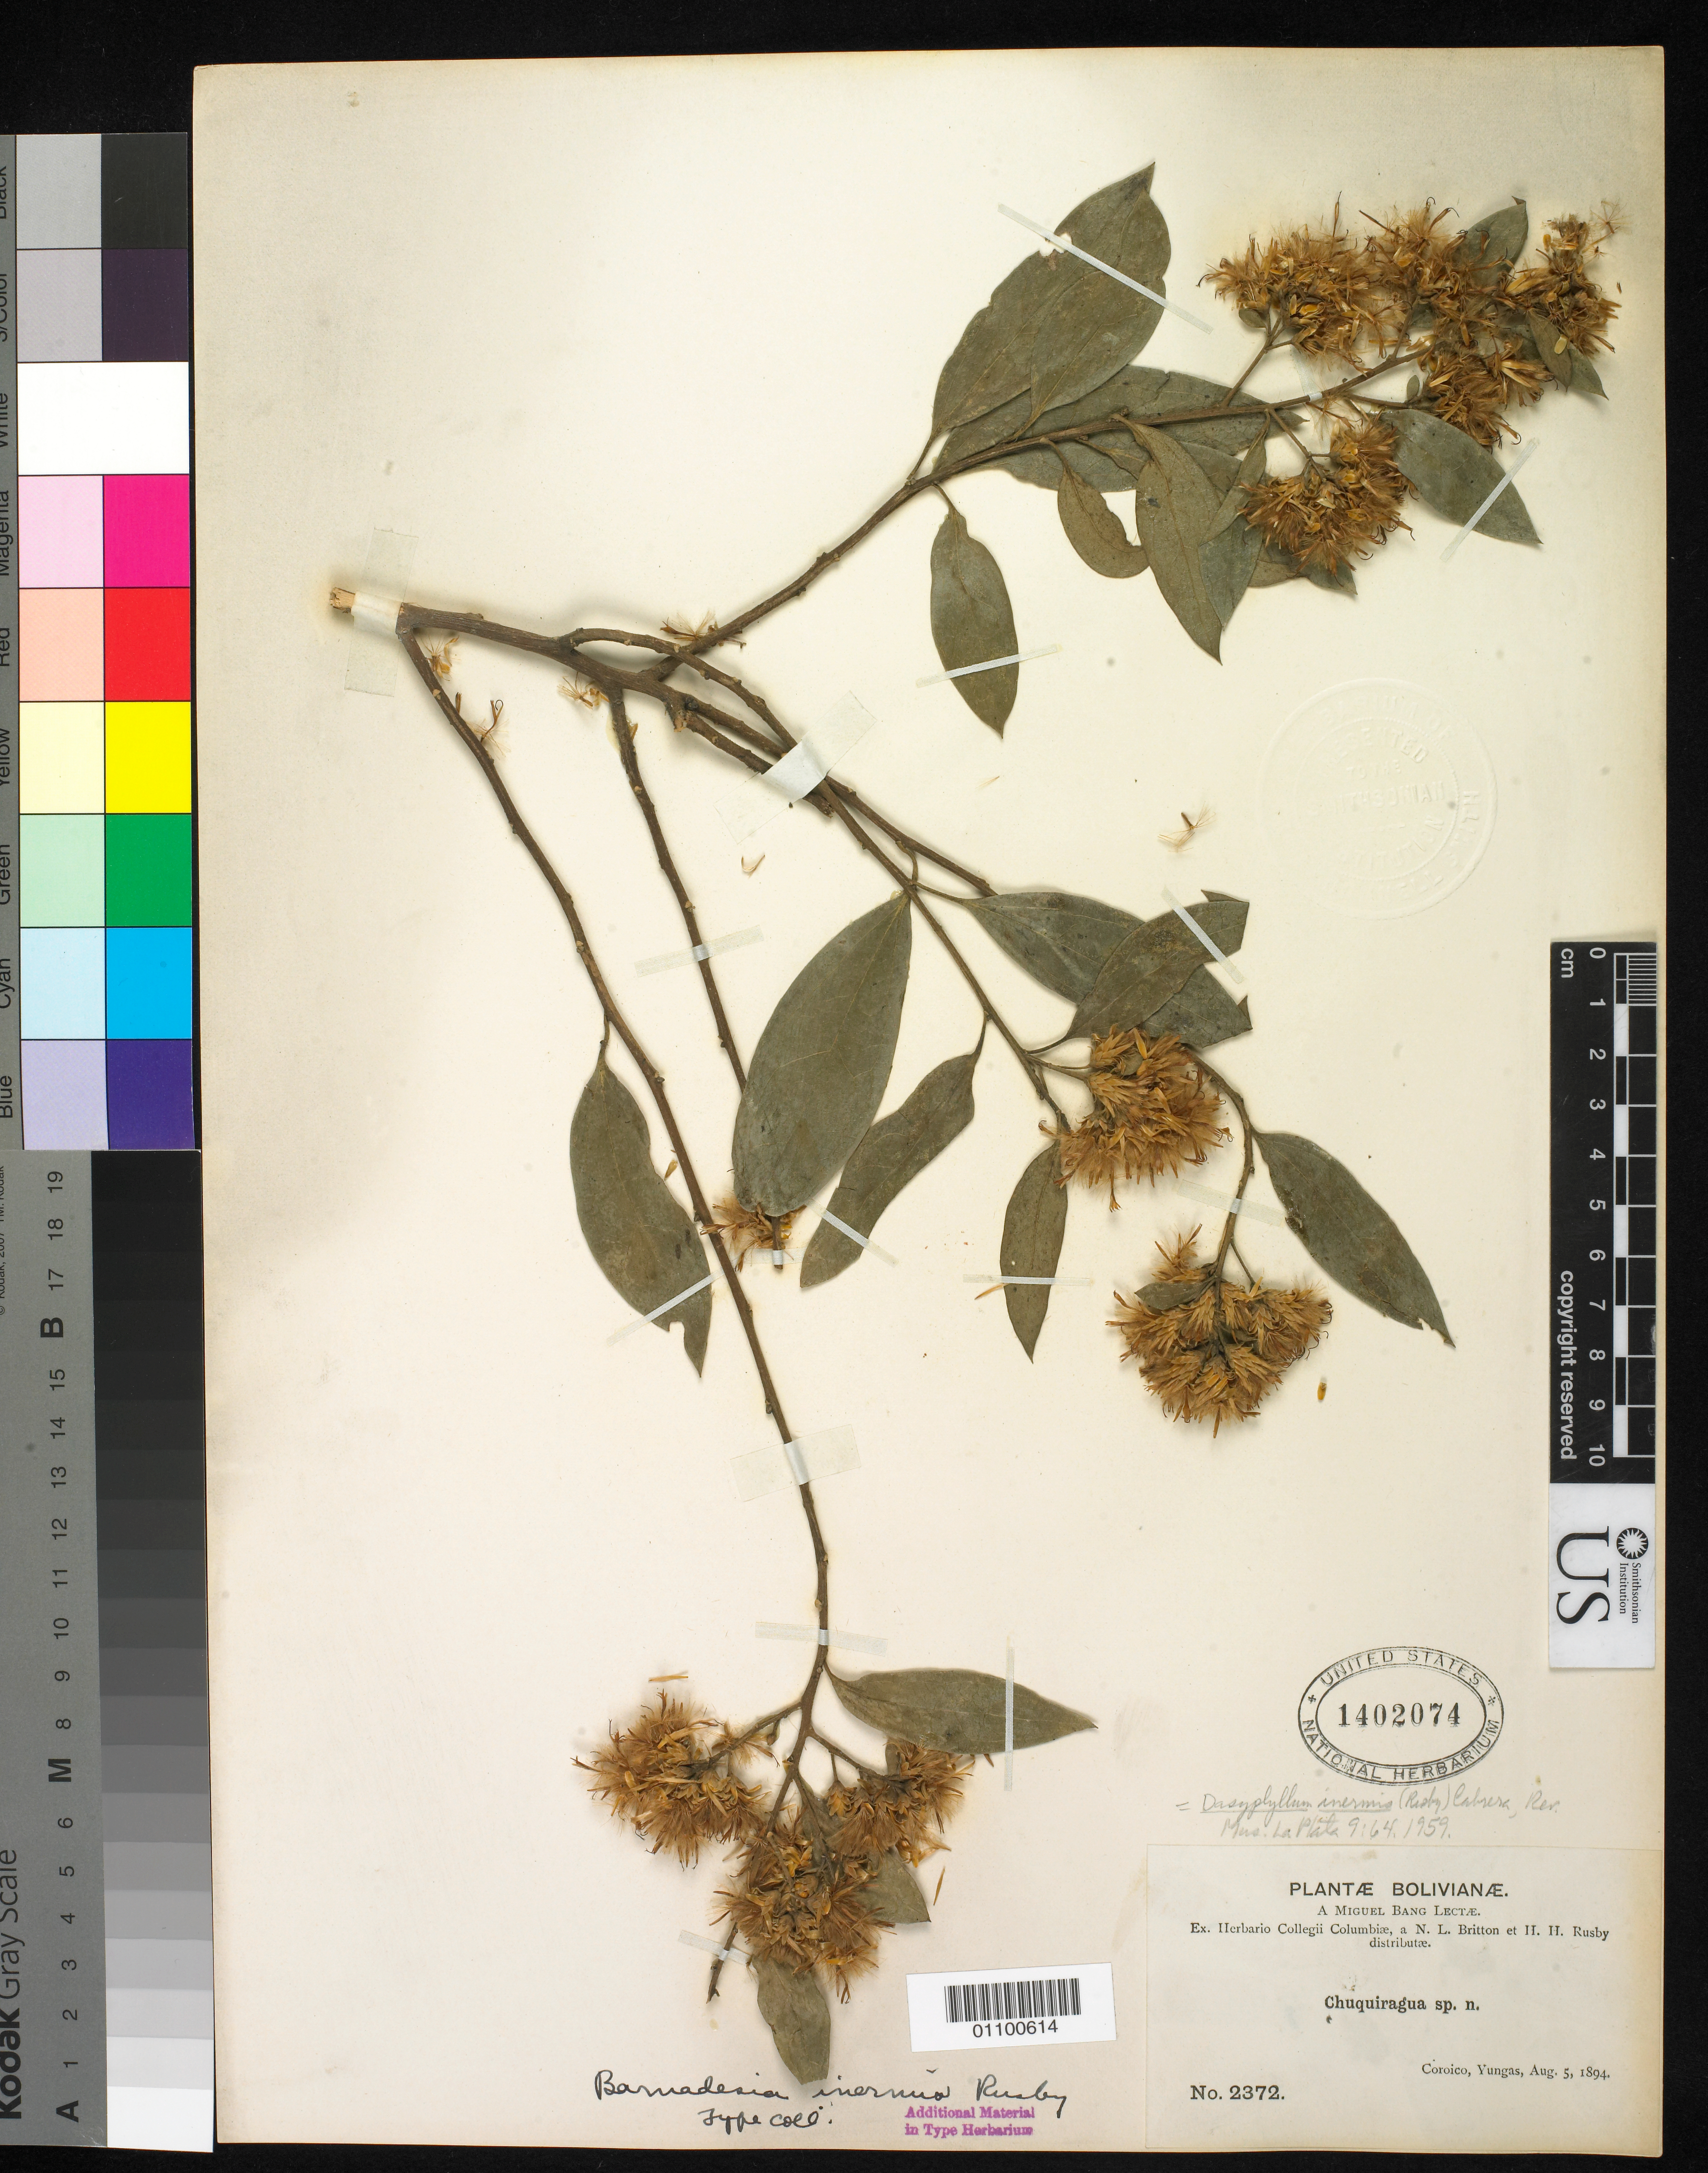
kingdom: Plantae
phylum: Tracheophyta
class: Magnoliopsida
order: Asterales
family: Asteraceae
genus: Barnadesia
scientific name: Barnadesia inermis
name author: Rusby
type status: Isotype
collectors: M. Bang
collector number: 2372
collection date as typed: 05 Aug 1894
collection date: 1894-08-05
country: Bolivia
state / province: La Paz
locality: Coroico, Yungas.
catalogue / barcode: US 1402074